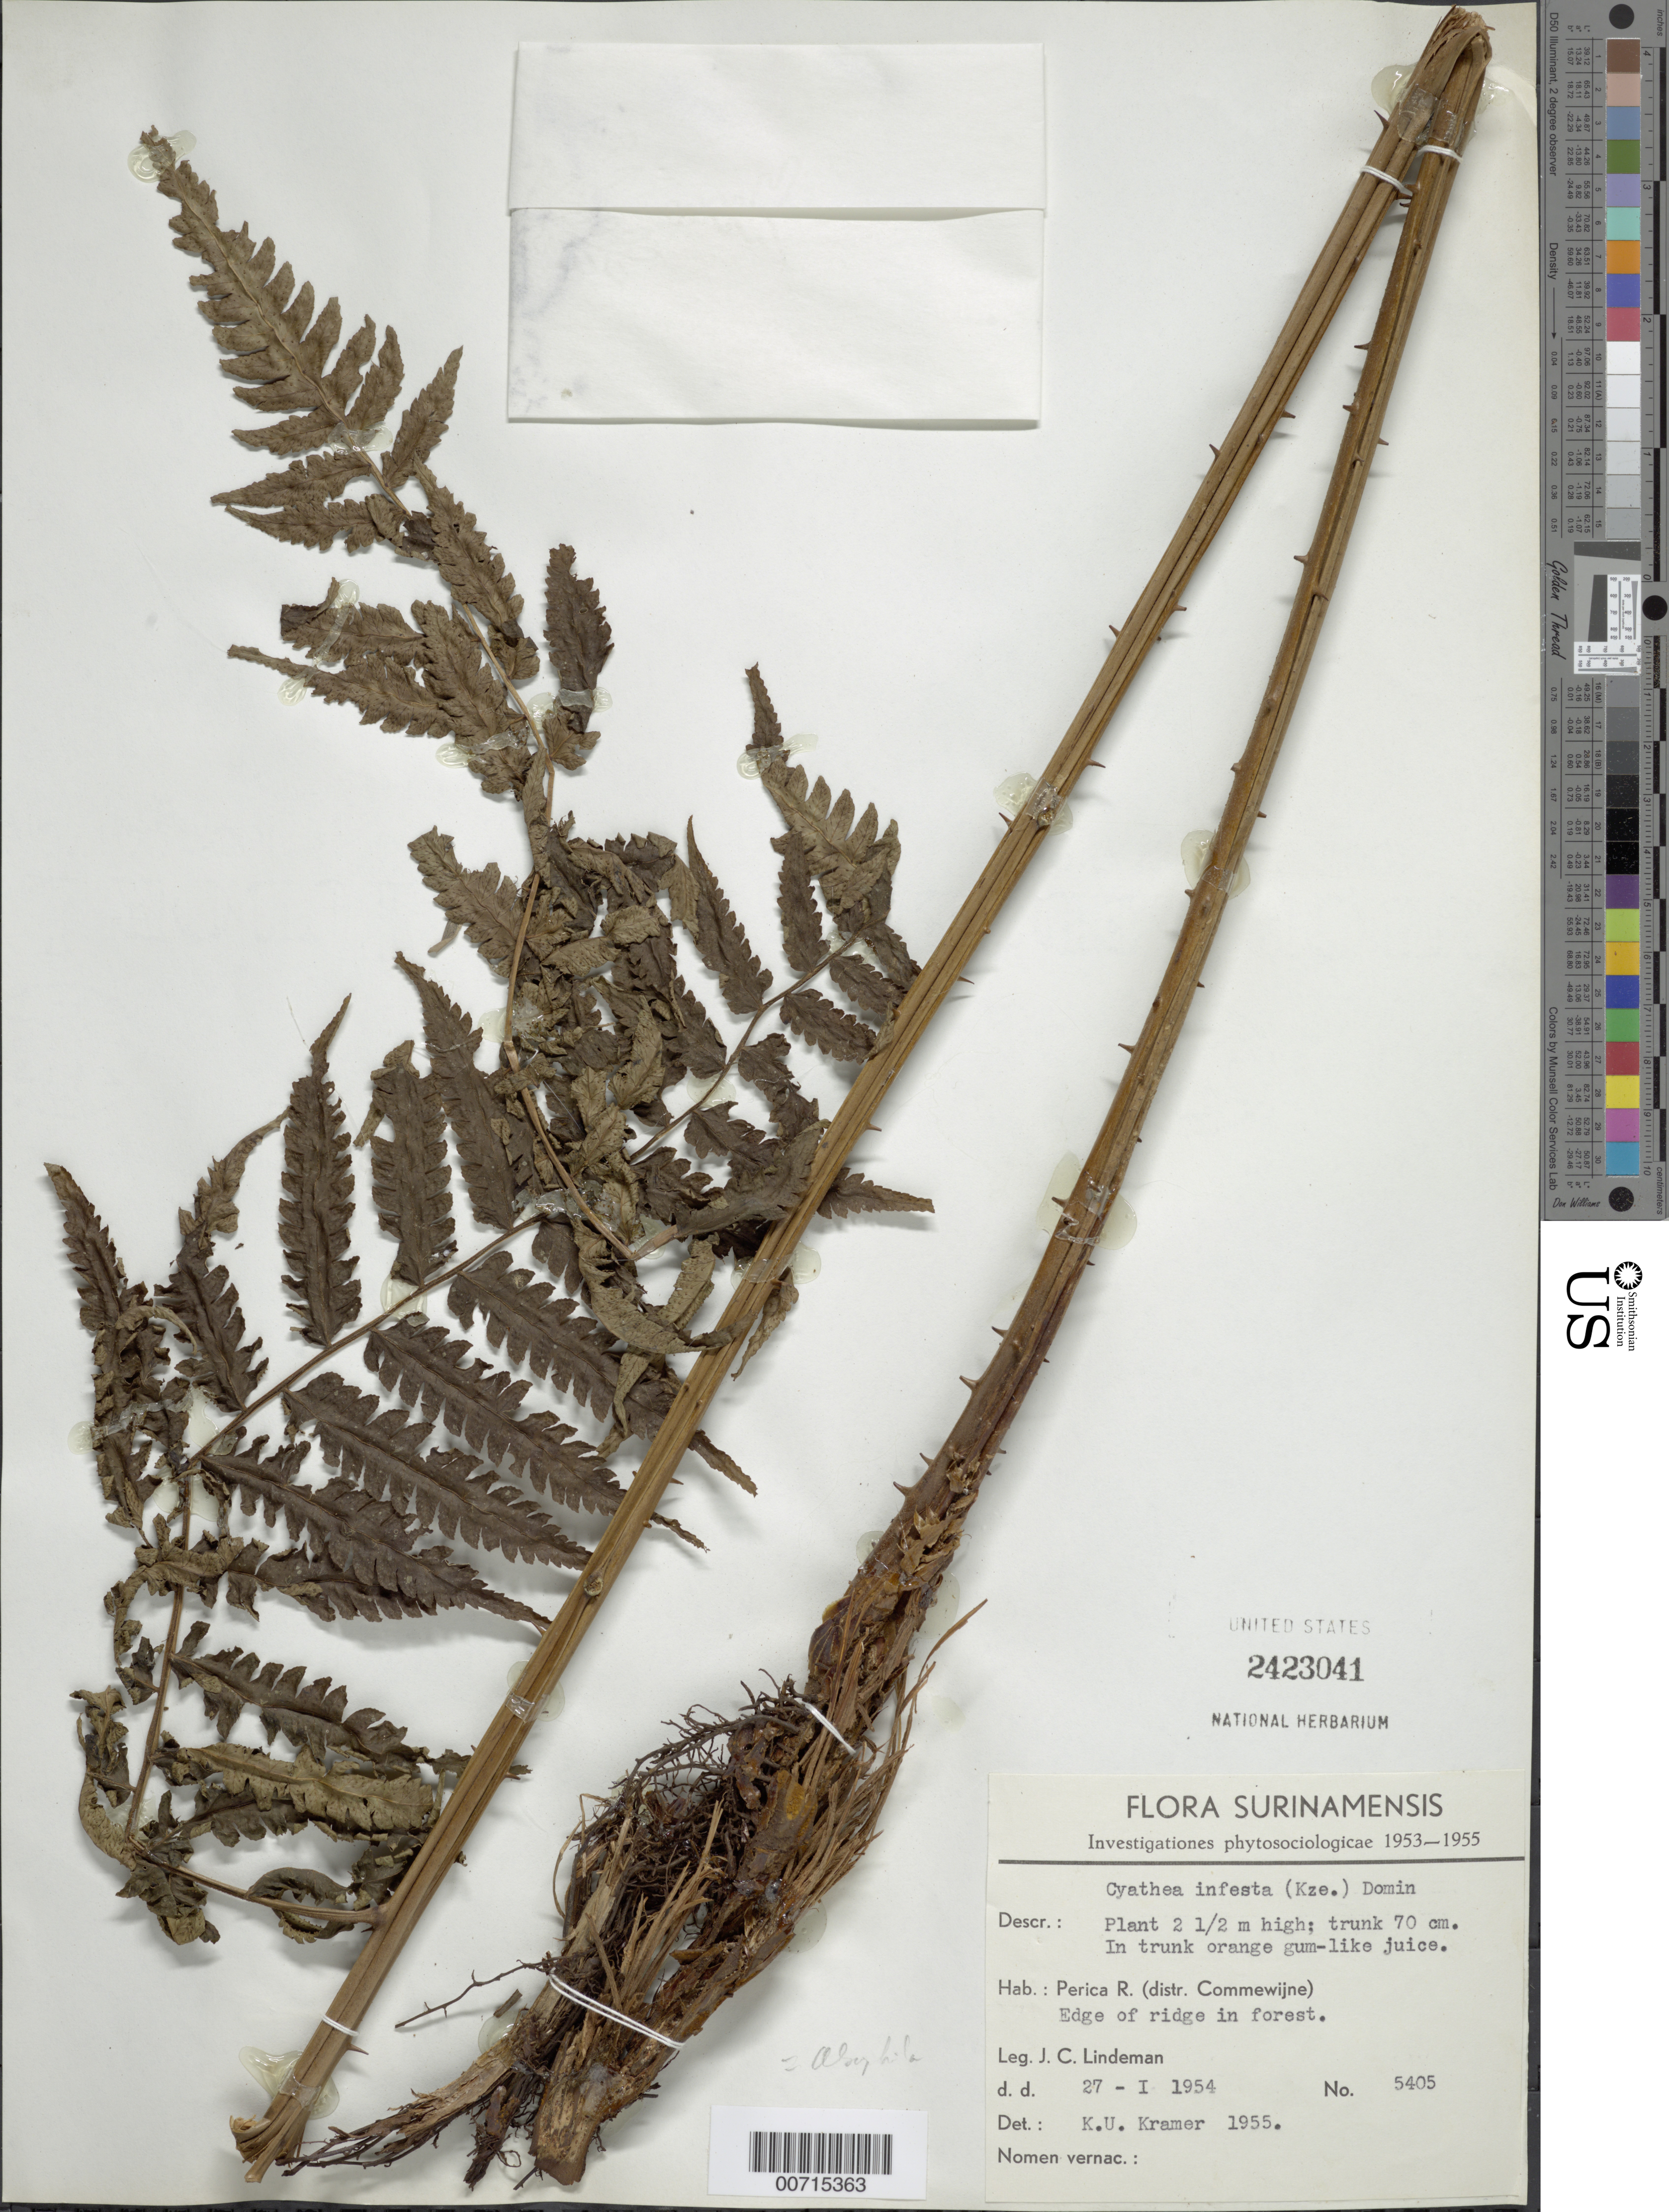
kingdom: Plantae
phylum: Tracheophyta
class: Polypodiopsida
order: Cyatheales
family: Cyatheaceae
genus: Cyathea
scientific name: Cyathea pungens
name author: (Willd.) Domin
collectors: J. C. Lindeman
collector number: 5405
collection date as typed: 27-Jan-54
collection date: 1954-01-27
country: Suriname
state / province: Commewijne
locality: Perica R., Capoerica Ridge, near km 3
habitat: Edge of ridge in forest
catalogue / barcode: US 2423041